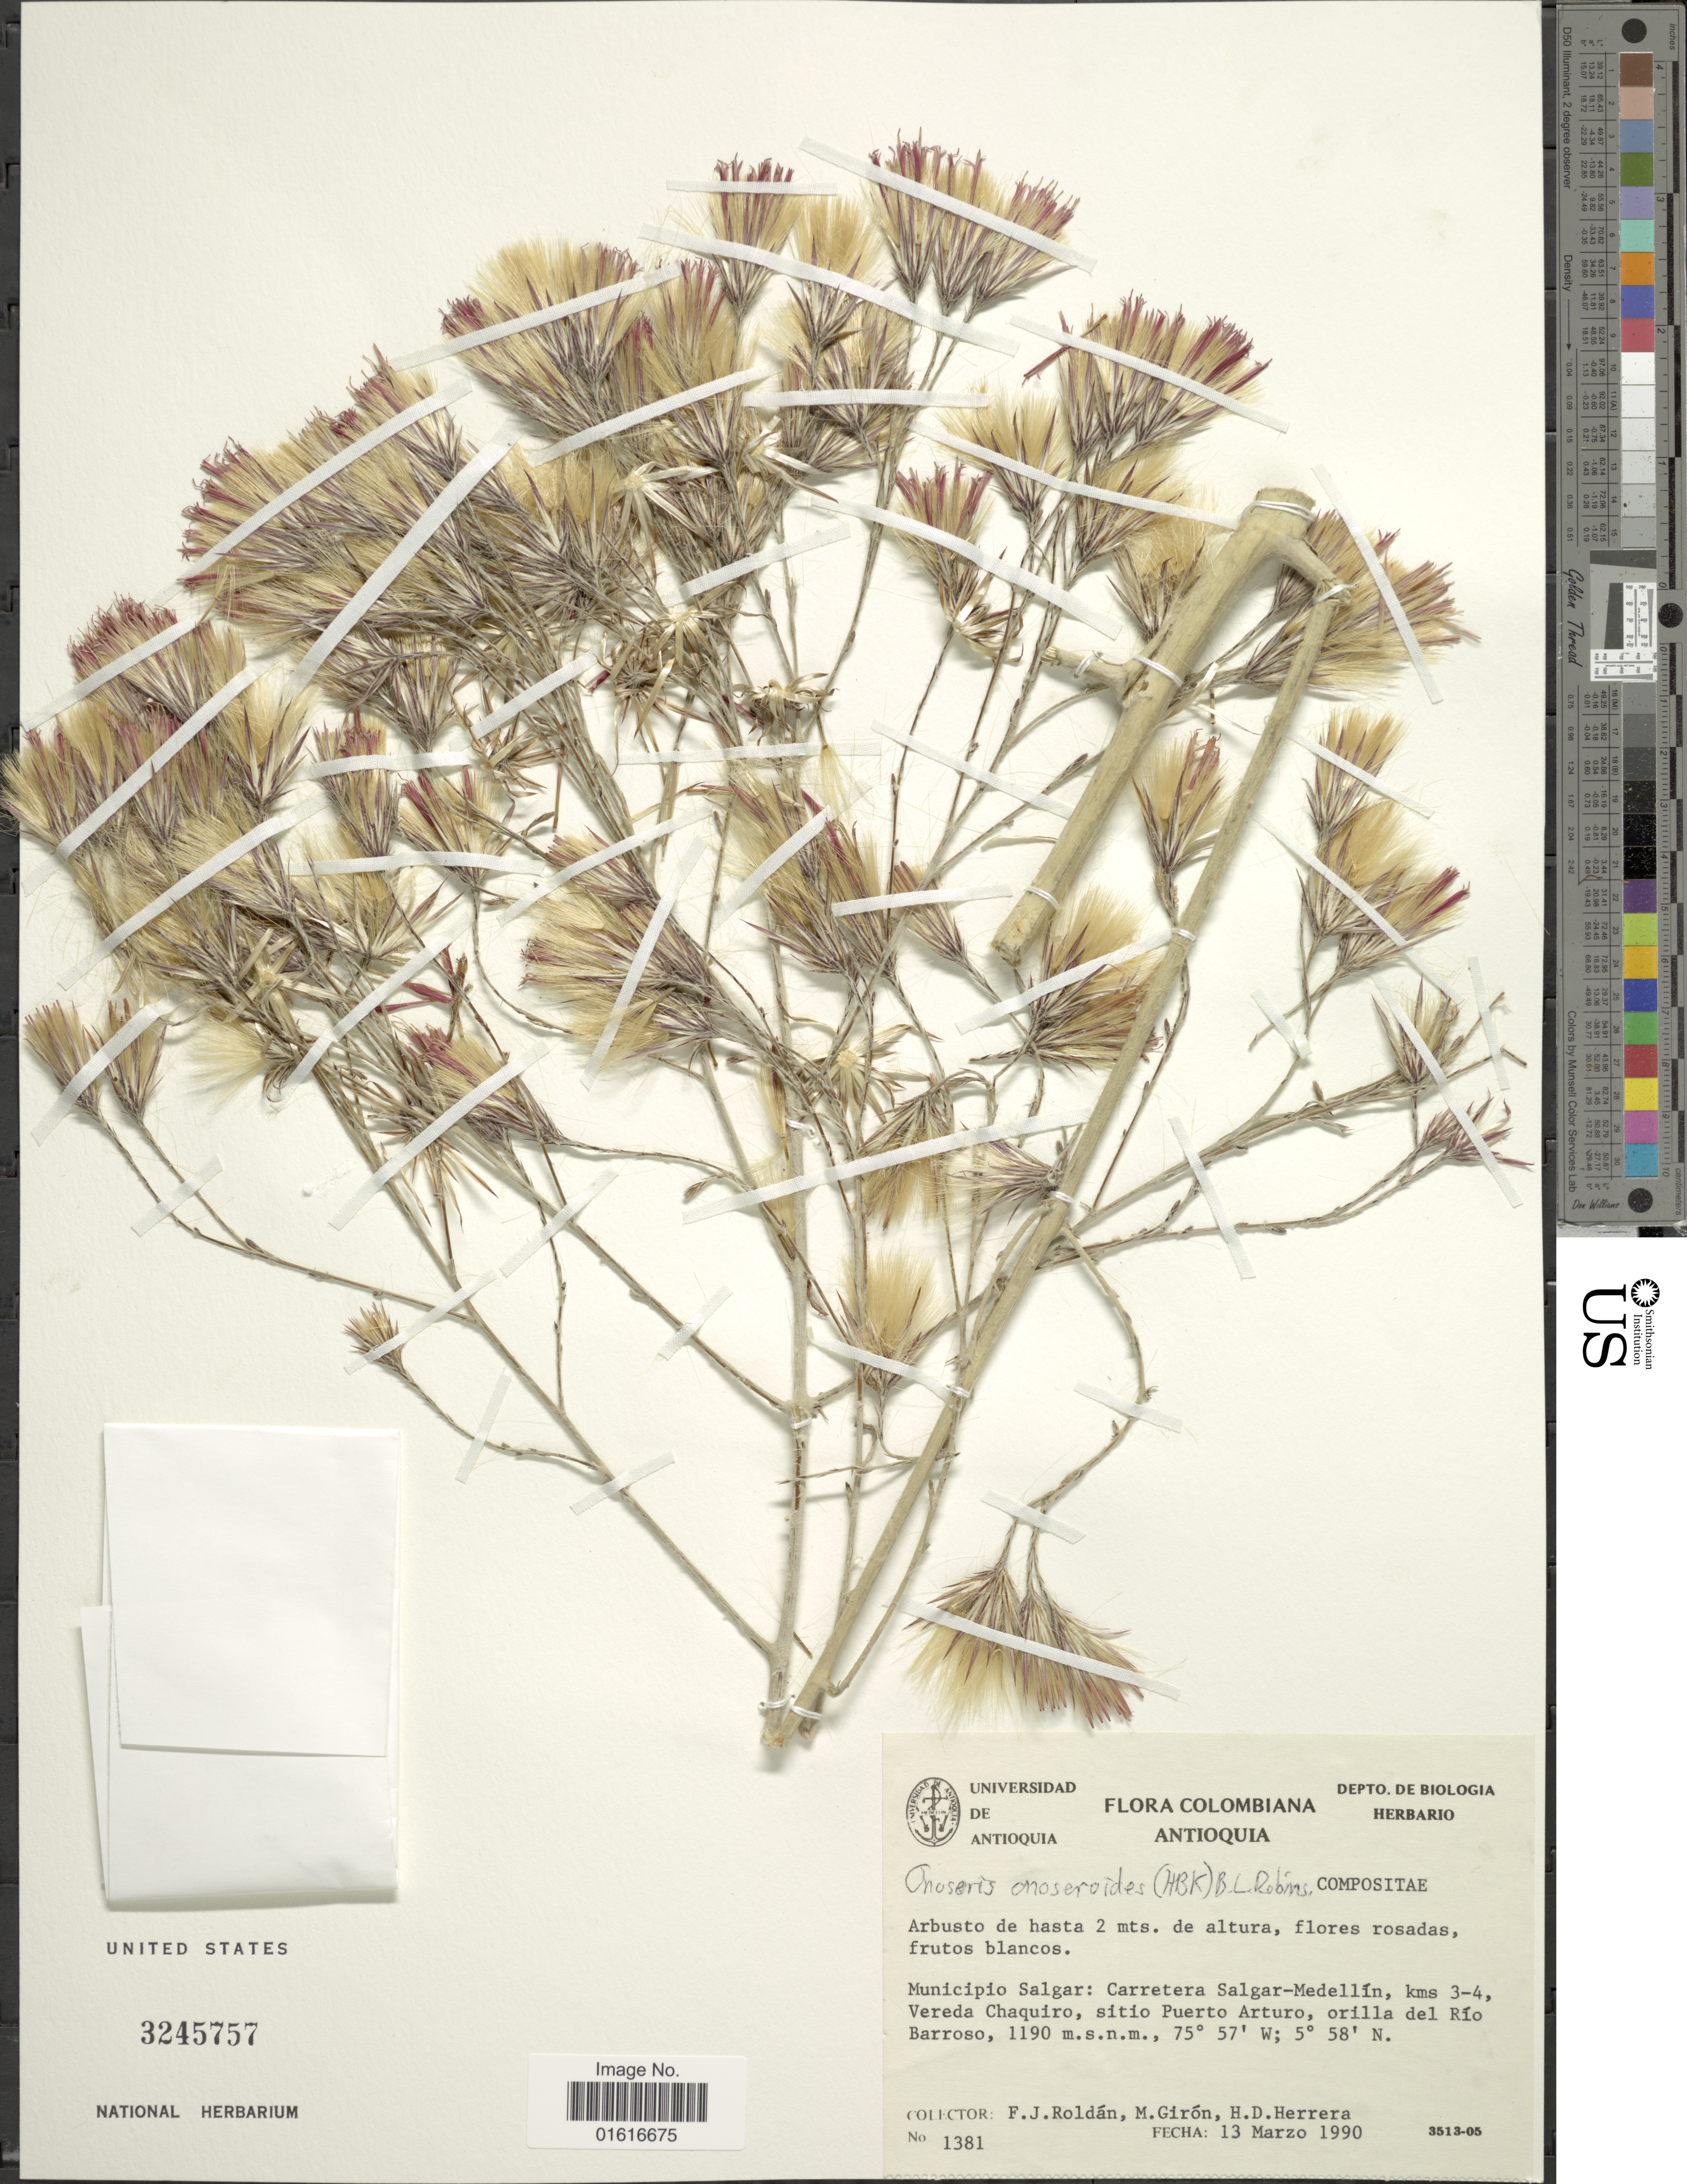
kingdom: Plantae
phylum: Tracheophyta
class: Magnoliopsida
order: Asterales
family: Asteraceae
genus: Onoseris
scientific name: Onoseris onoseroides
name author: (Kunth) B.L. Rob.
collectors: F. J. Roldán, M. Giron & H. D. Herrera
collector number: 1381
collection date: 1990-03-13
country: Colombia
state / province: Antioquia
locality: Municipio Salgar: Carretera Salgar-Medellin, kms 3-4, Vereda Chaquiro, sitio Puerto Arturo, orilla del Rio Barroso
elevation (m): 1190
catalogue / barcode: US 3245757